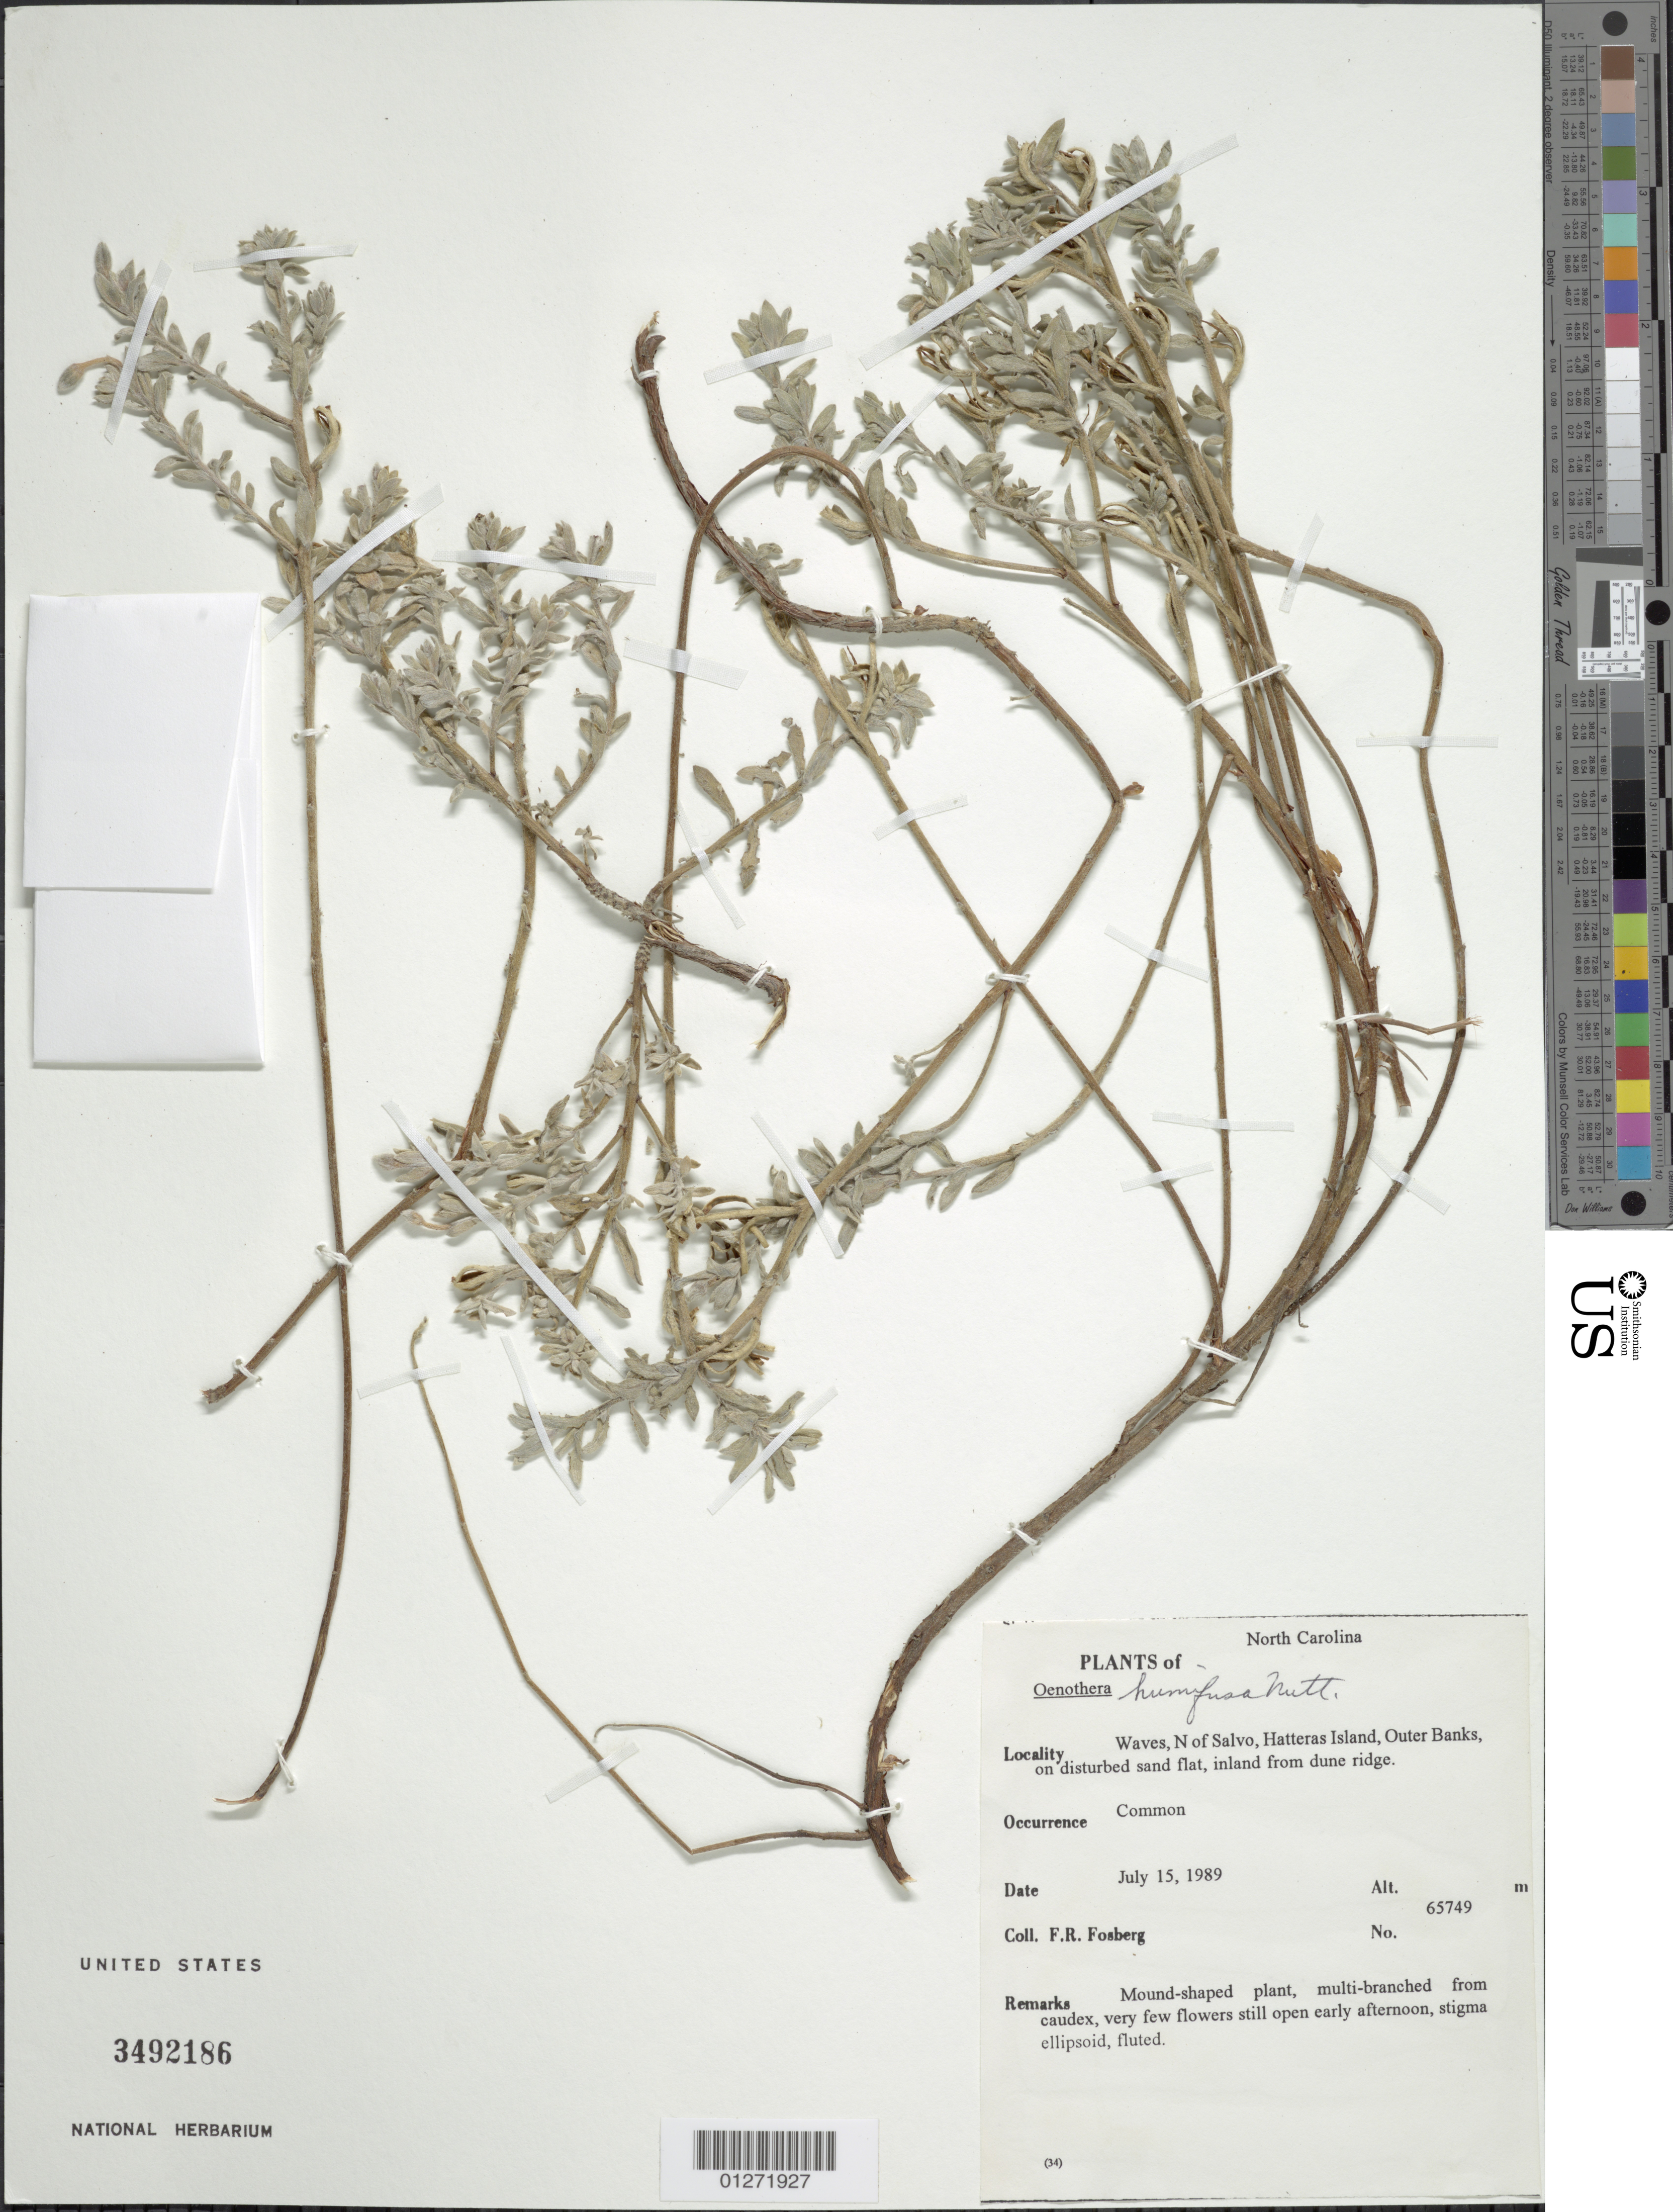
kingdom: Plantae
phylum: Tracheophyta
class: Magnoliopsida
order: Myrtales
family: Onagraceae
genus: Oenothera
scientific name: Oenothera humifusa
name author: Nutt.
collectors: F. R. Fosberg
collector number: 65749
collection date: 1989-07-15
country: United States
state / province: North Carolina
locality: Waves, N of Salvo, Hatteras Island, Outer Banks, on disturbed sand flat, inland from dune ridge.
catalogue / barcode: US 3492186